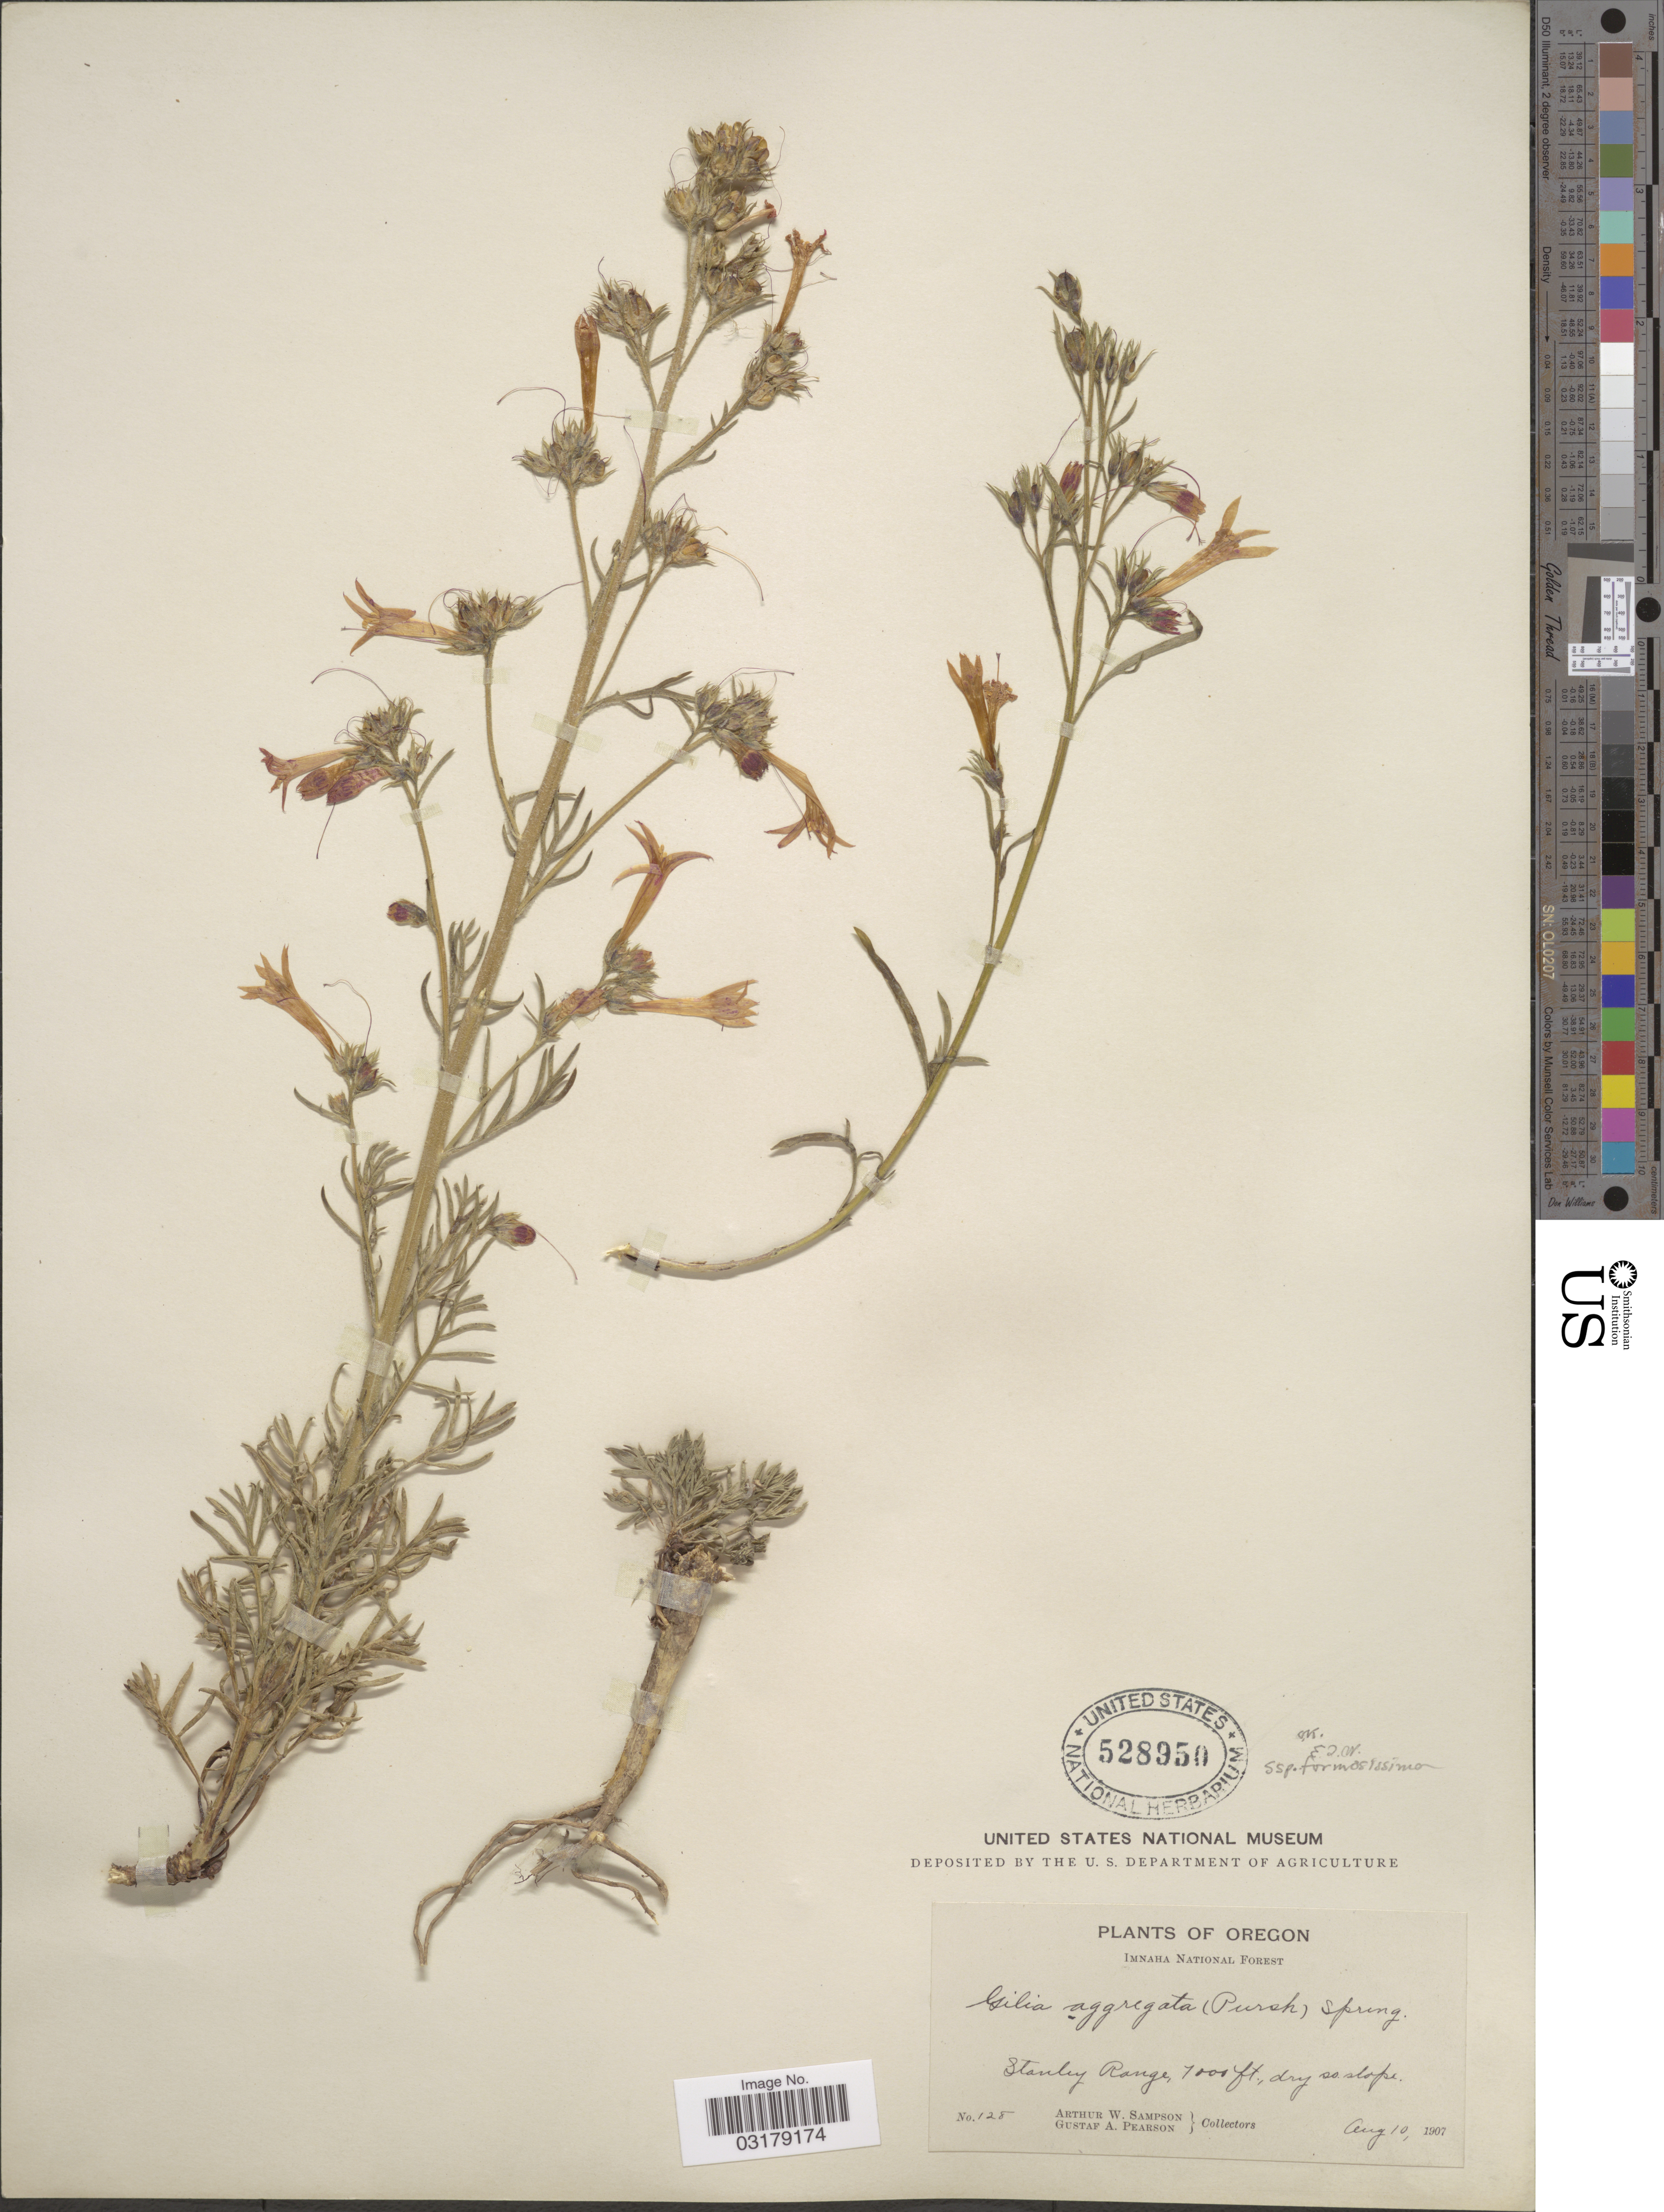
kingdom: Plantae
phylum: Tracheophyta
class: Magnoliopsida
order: Ericales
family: Polemoniaceae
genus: Ipomopsis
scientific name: Ipomopsis aggregata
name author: (Pursh) V.E. Grant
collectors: A. Sampson & G. Pearson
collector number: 128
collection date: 1907-08-10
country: United States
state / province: Oregon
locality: Imnaha National Forest. Stanley Range., dry so. slope.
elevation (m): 305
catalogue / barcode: US 528950